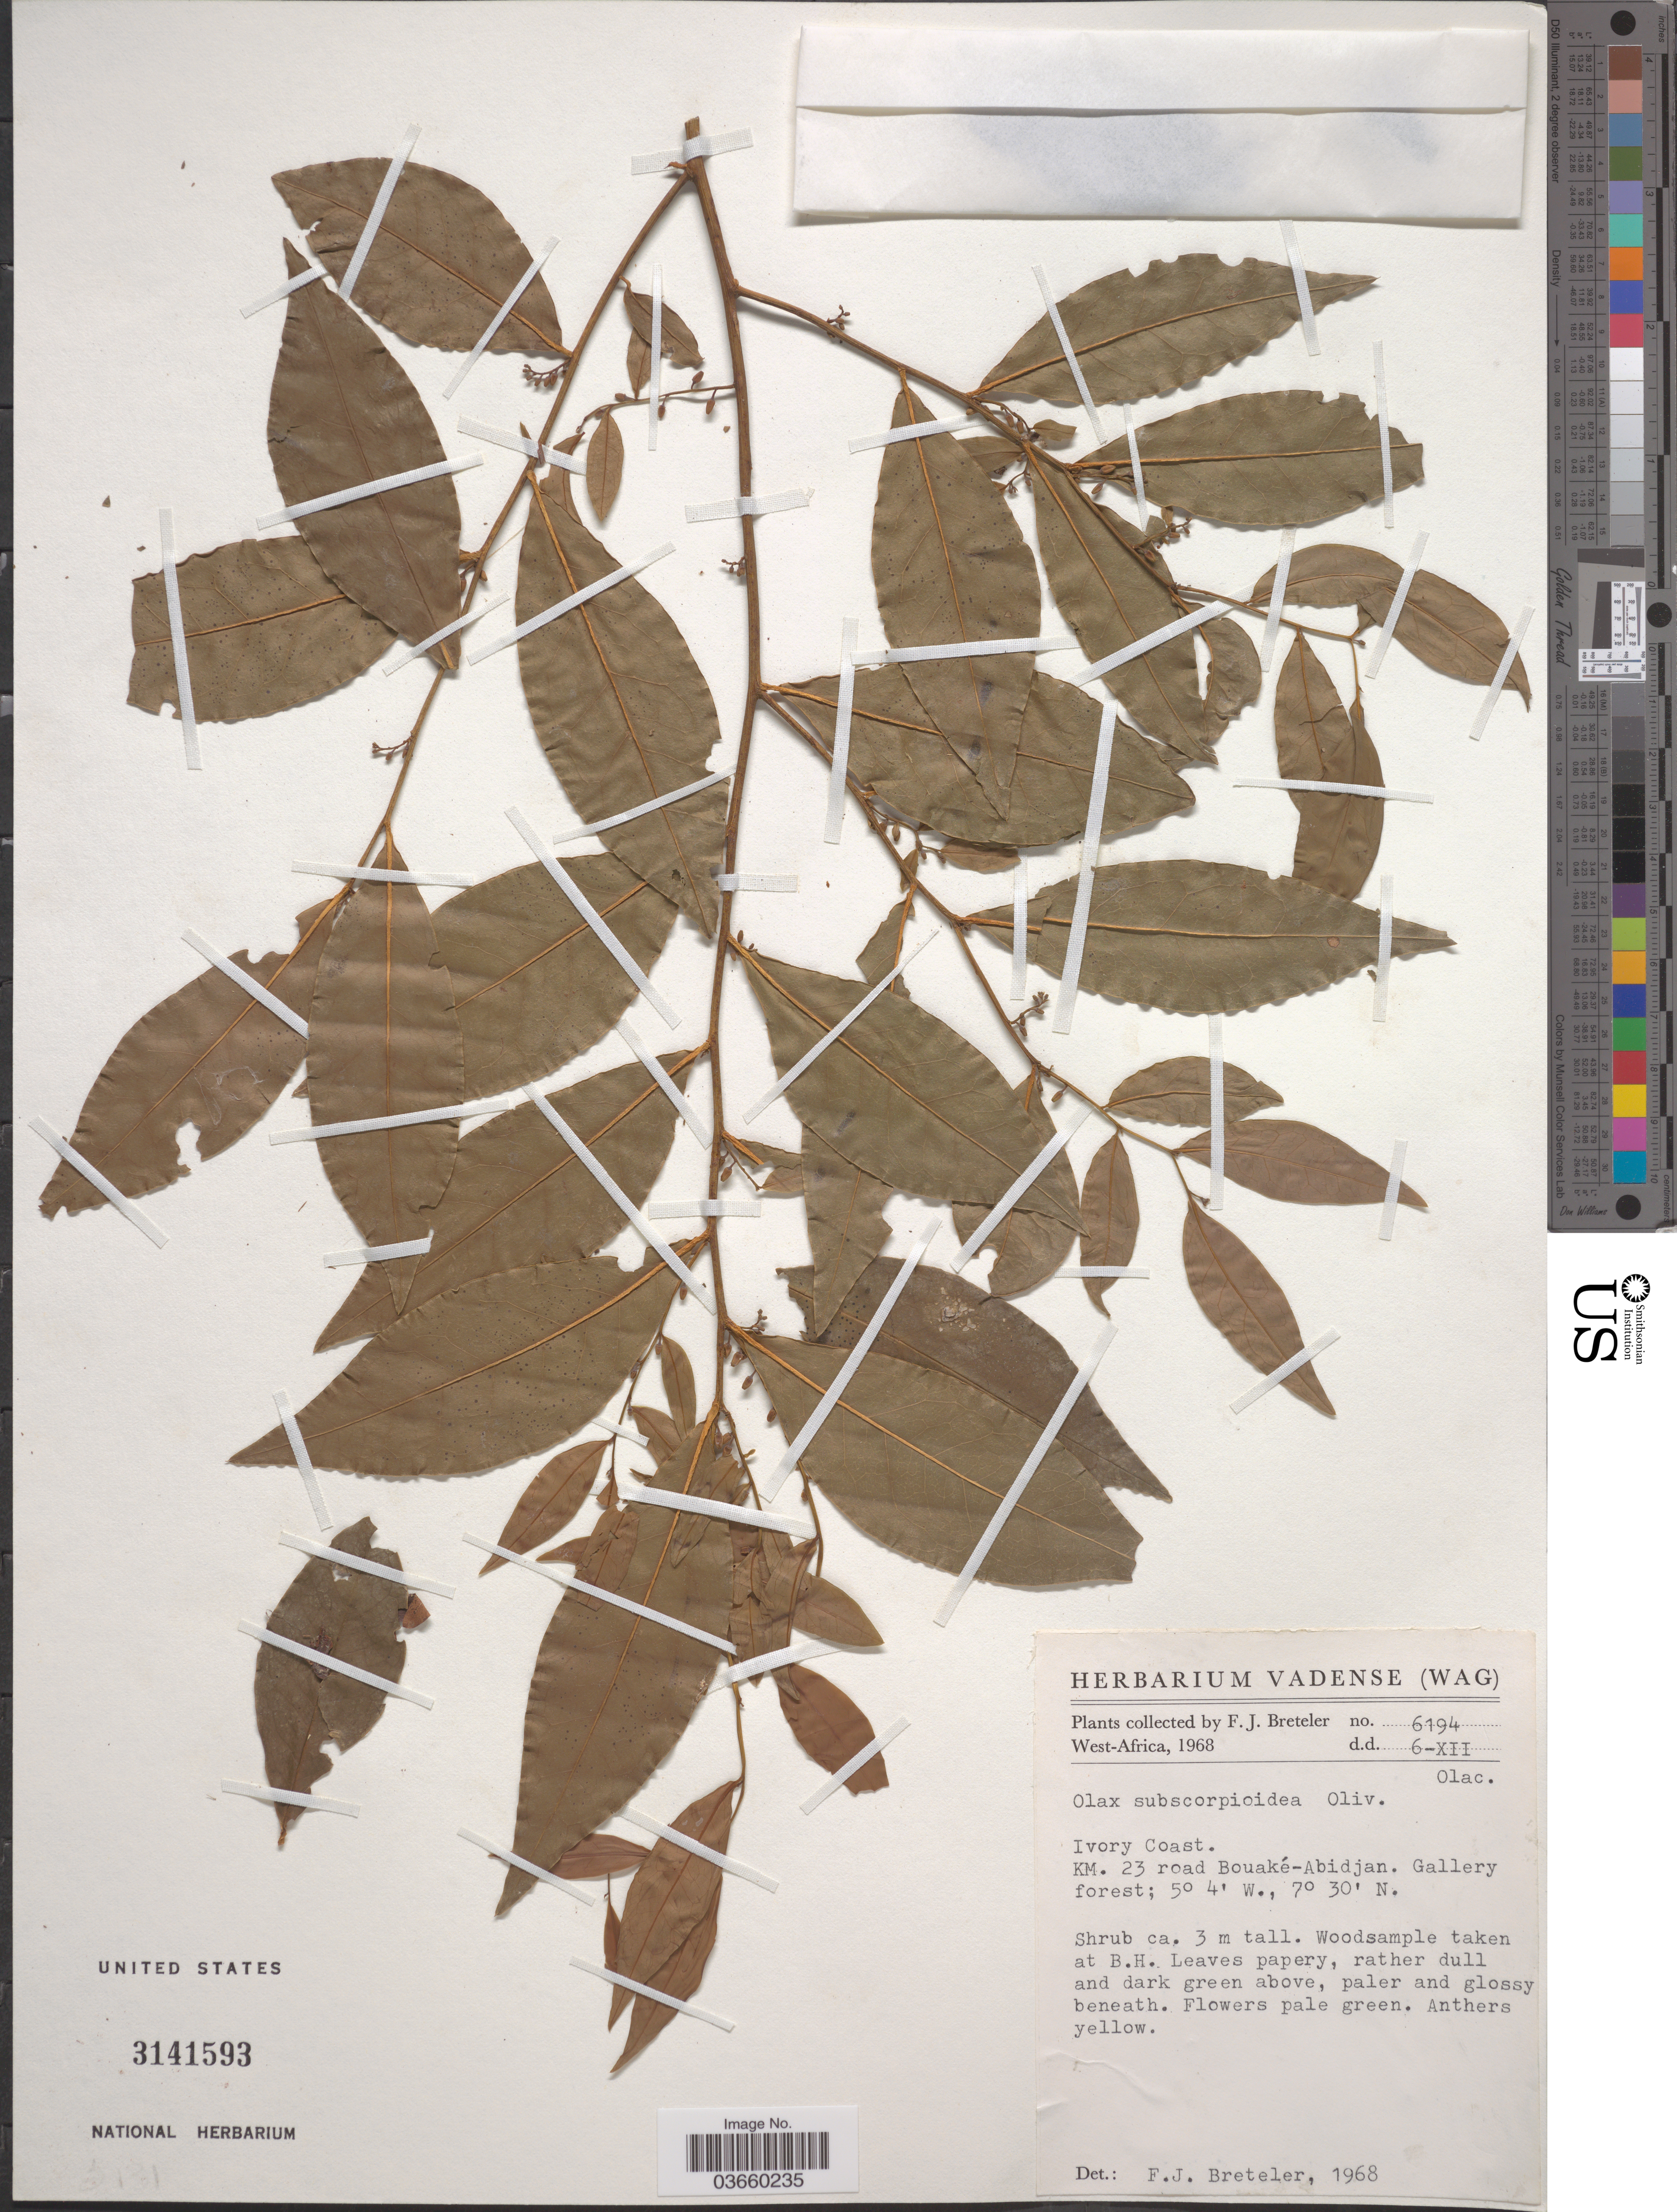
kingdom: Plantae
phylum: Tracheophyta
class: Magnoliopsida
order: Santalales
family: Olacaceae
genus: Olax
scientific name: Olax subscorpioidea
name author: Oliv.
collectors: F. J. Breteler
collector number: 6194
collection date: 1968-12-06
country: Ivory Coast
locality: Km. 23 road Bouaké-Abidjan.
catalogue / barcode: US 3141593